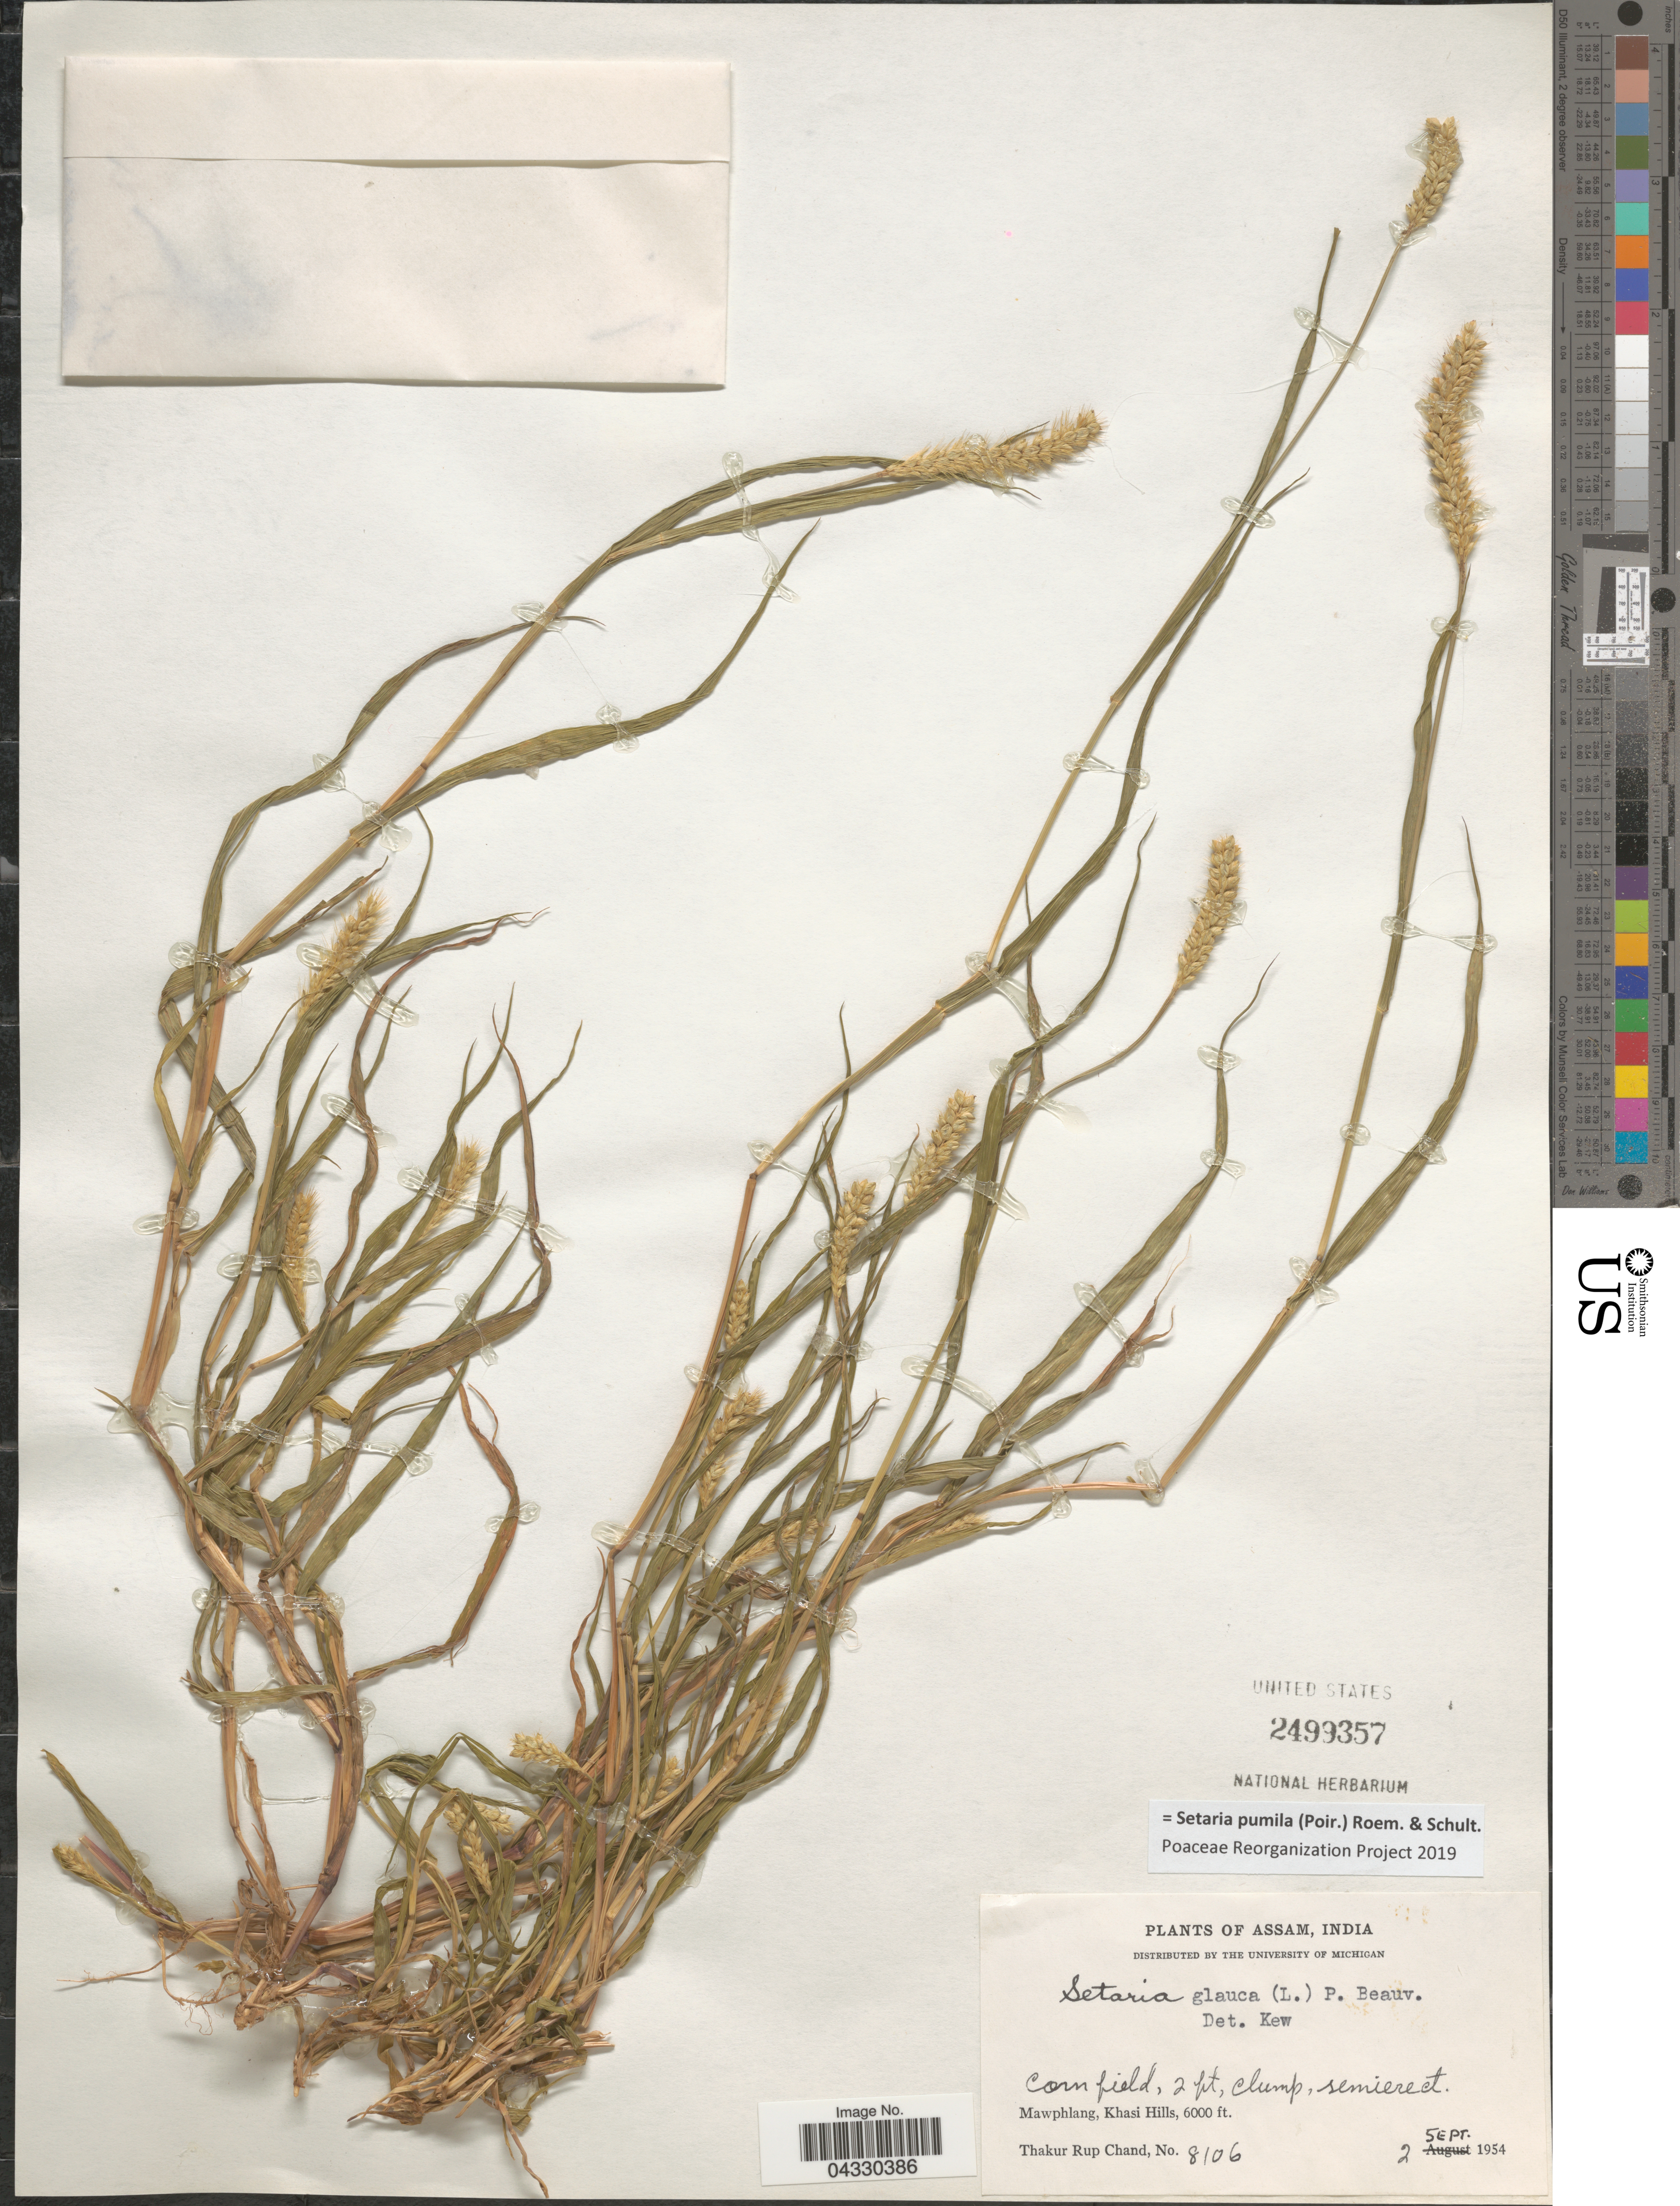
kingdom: Plantae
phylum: Tracheophyta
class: Liliopsida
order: Poales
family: Poaceae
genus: Setaria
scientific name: Setaria pumila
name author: (Poir.) Roem. & Schult.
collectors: T. R. Chand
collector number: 7106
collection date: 1954-09-02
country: India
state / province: Meghalaya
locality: Mawphlang, Khasi Hills.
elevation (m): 1829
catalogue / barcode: US 2499357